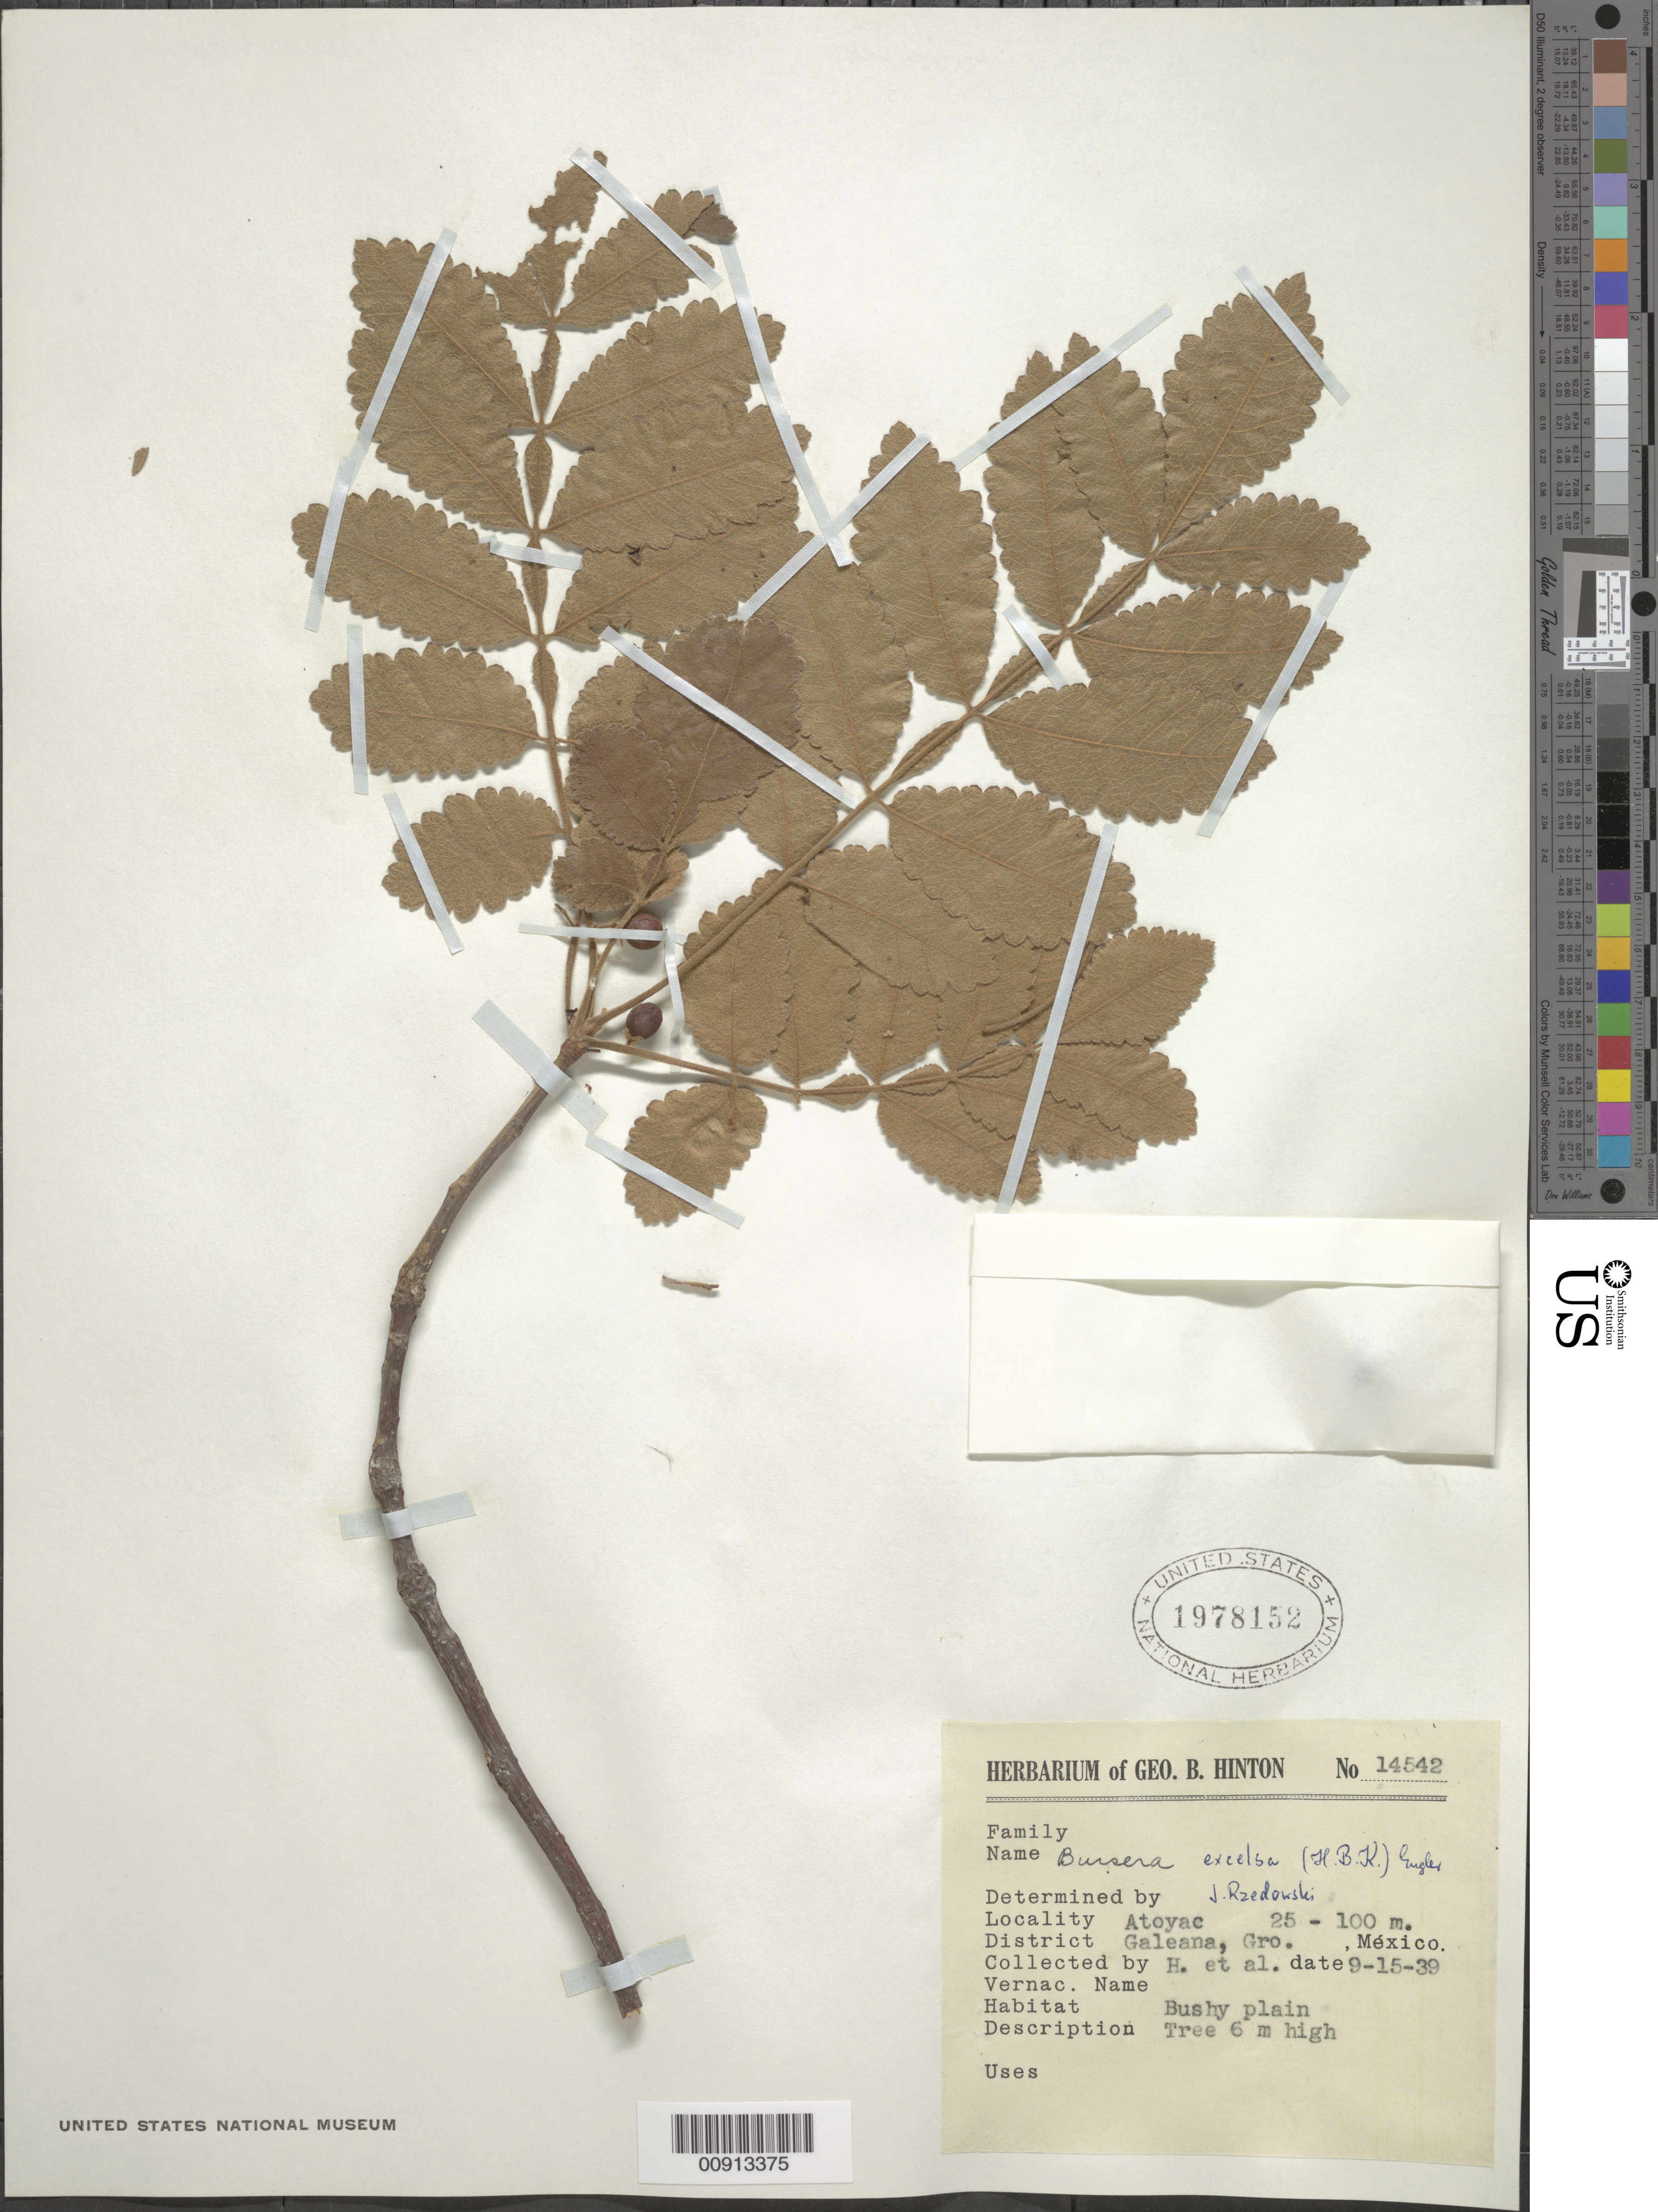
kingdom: Plantae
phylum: Tracheophyta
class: Magnoliopsida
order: Sapindales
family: Burseraceae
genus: Bursera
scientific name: Bursera excelsa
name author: (Kunth) Engl.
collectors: G. B. Hinton & et al.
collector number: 14542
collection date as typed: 15 Sep 1939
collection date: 1939-09-15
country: Mexico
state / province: Guerrero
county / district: Galeana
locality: Atoyac, District Galeana, Guerrero.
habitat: Bushy plain.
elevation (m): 100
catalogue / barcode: US 1978152